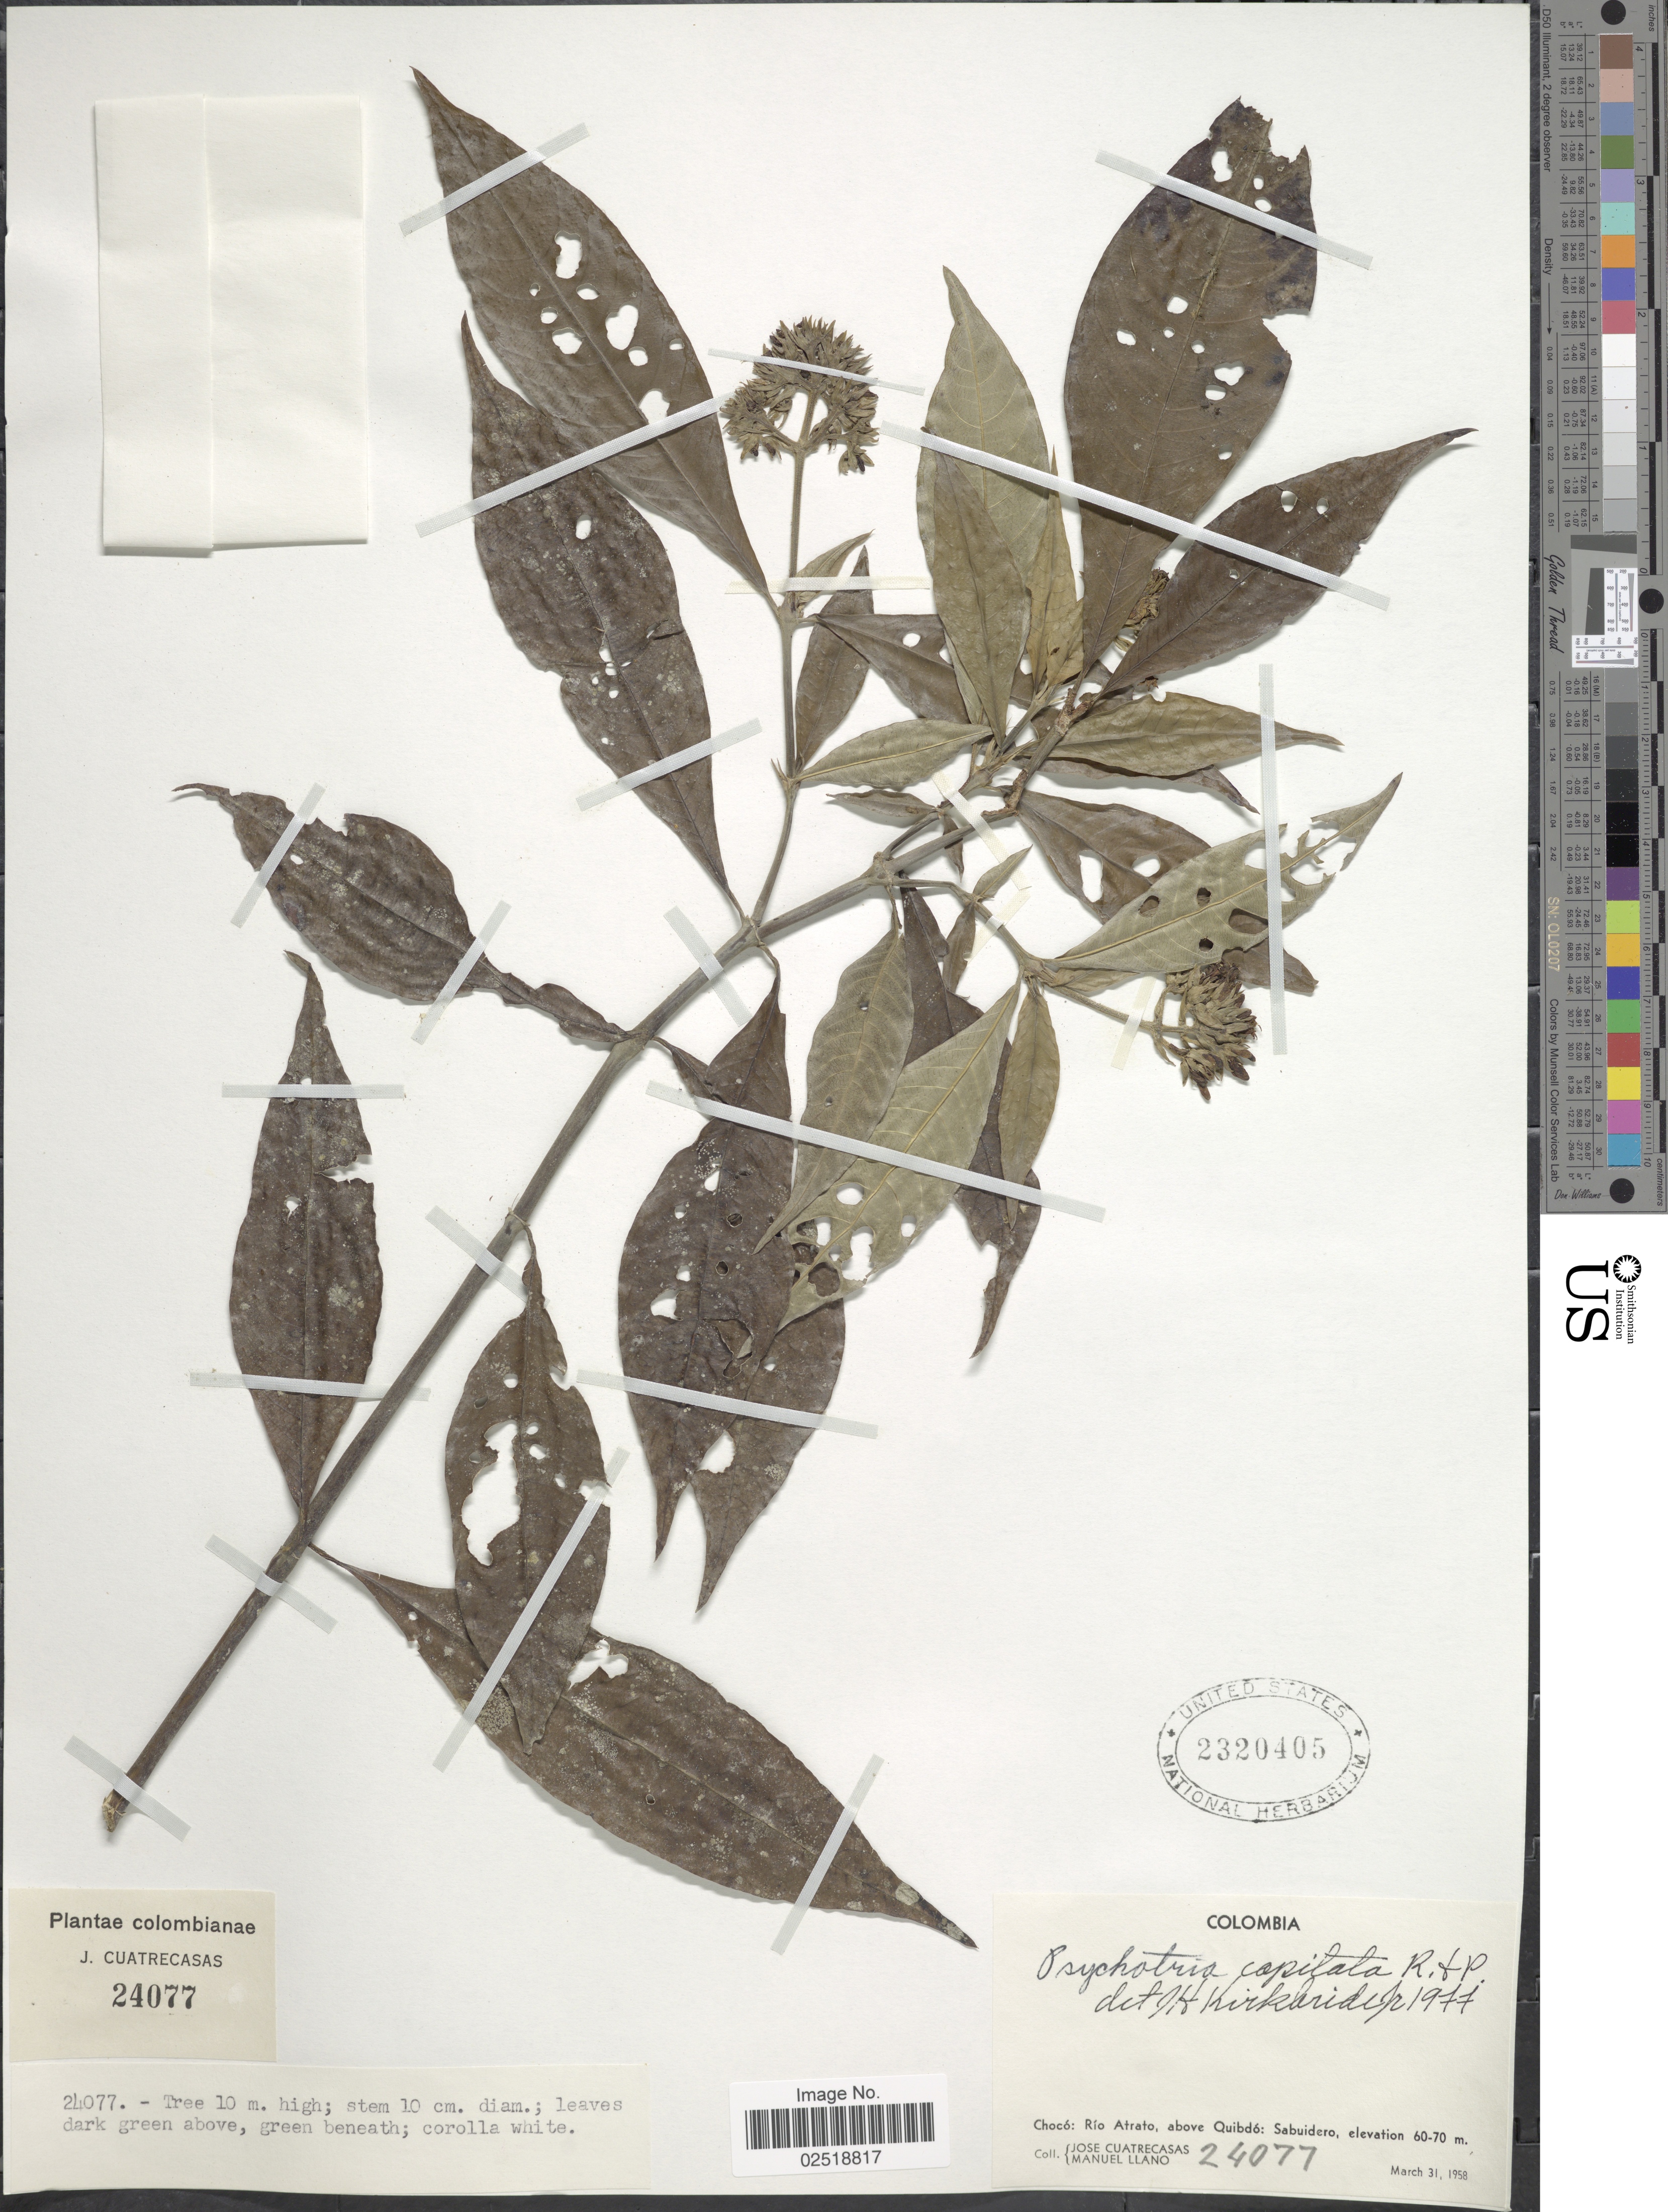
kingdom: Plantae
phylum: Tracheophyta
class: Magnoliopsida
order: Gentianales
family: Rubiaceae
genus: Psychotria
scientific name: Psychotria capitata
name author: Ruiz & Pav.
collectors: J. Cuatrecasas & M. Llano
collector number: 24077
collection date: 1958-03-31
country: Colombia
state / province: Chocó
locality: Río Atrato, above Quibdó: Sabuidero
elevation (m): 60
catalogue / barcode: US 2320405